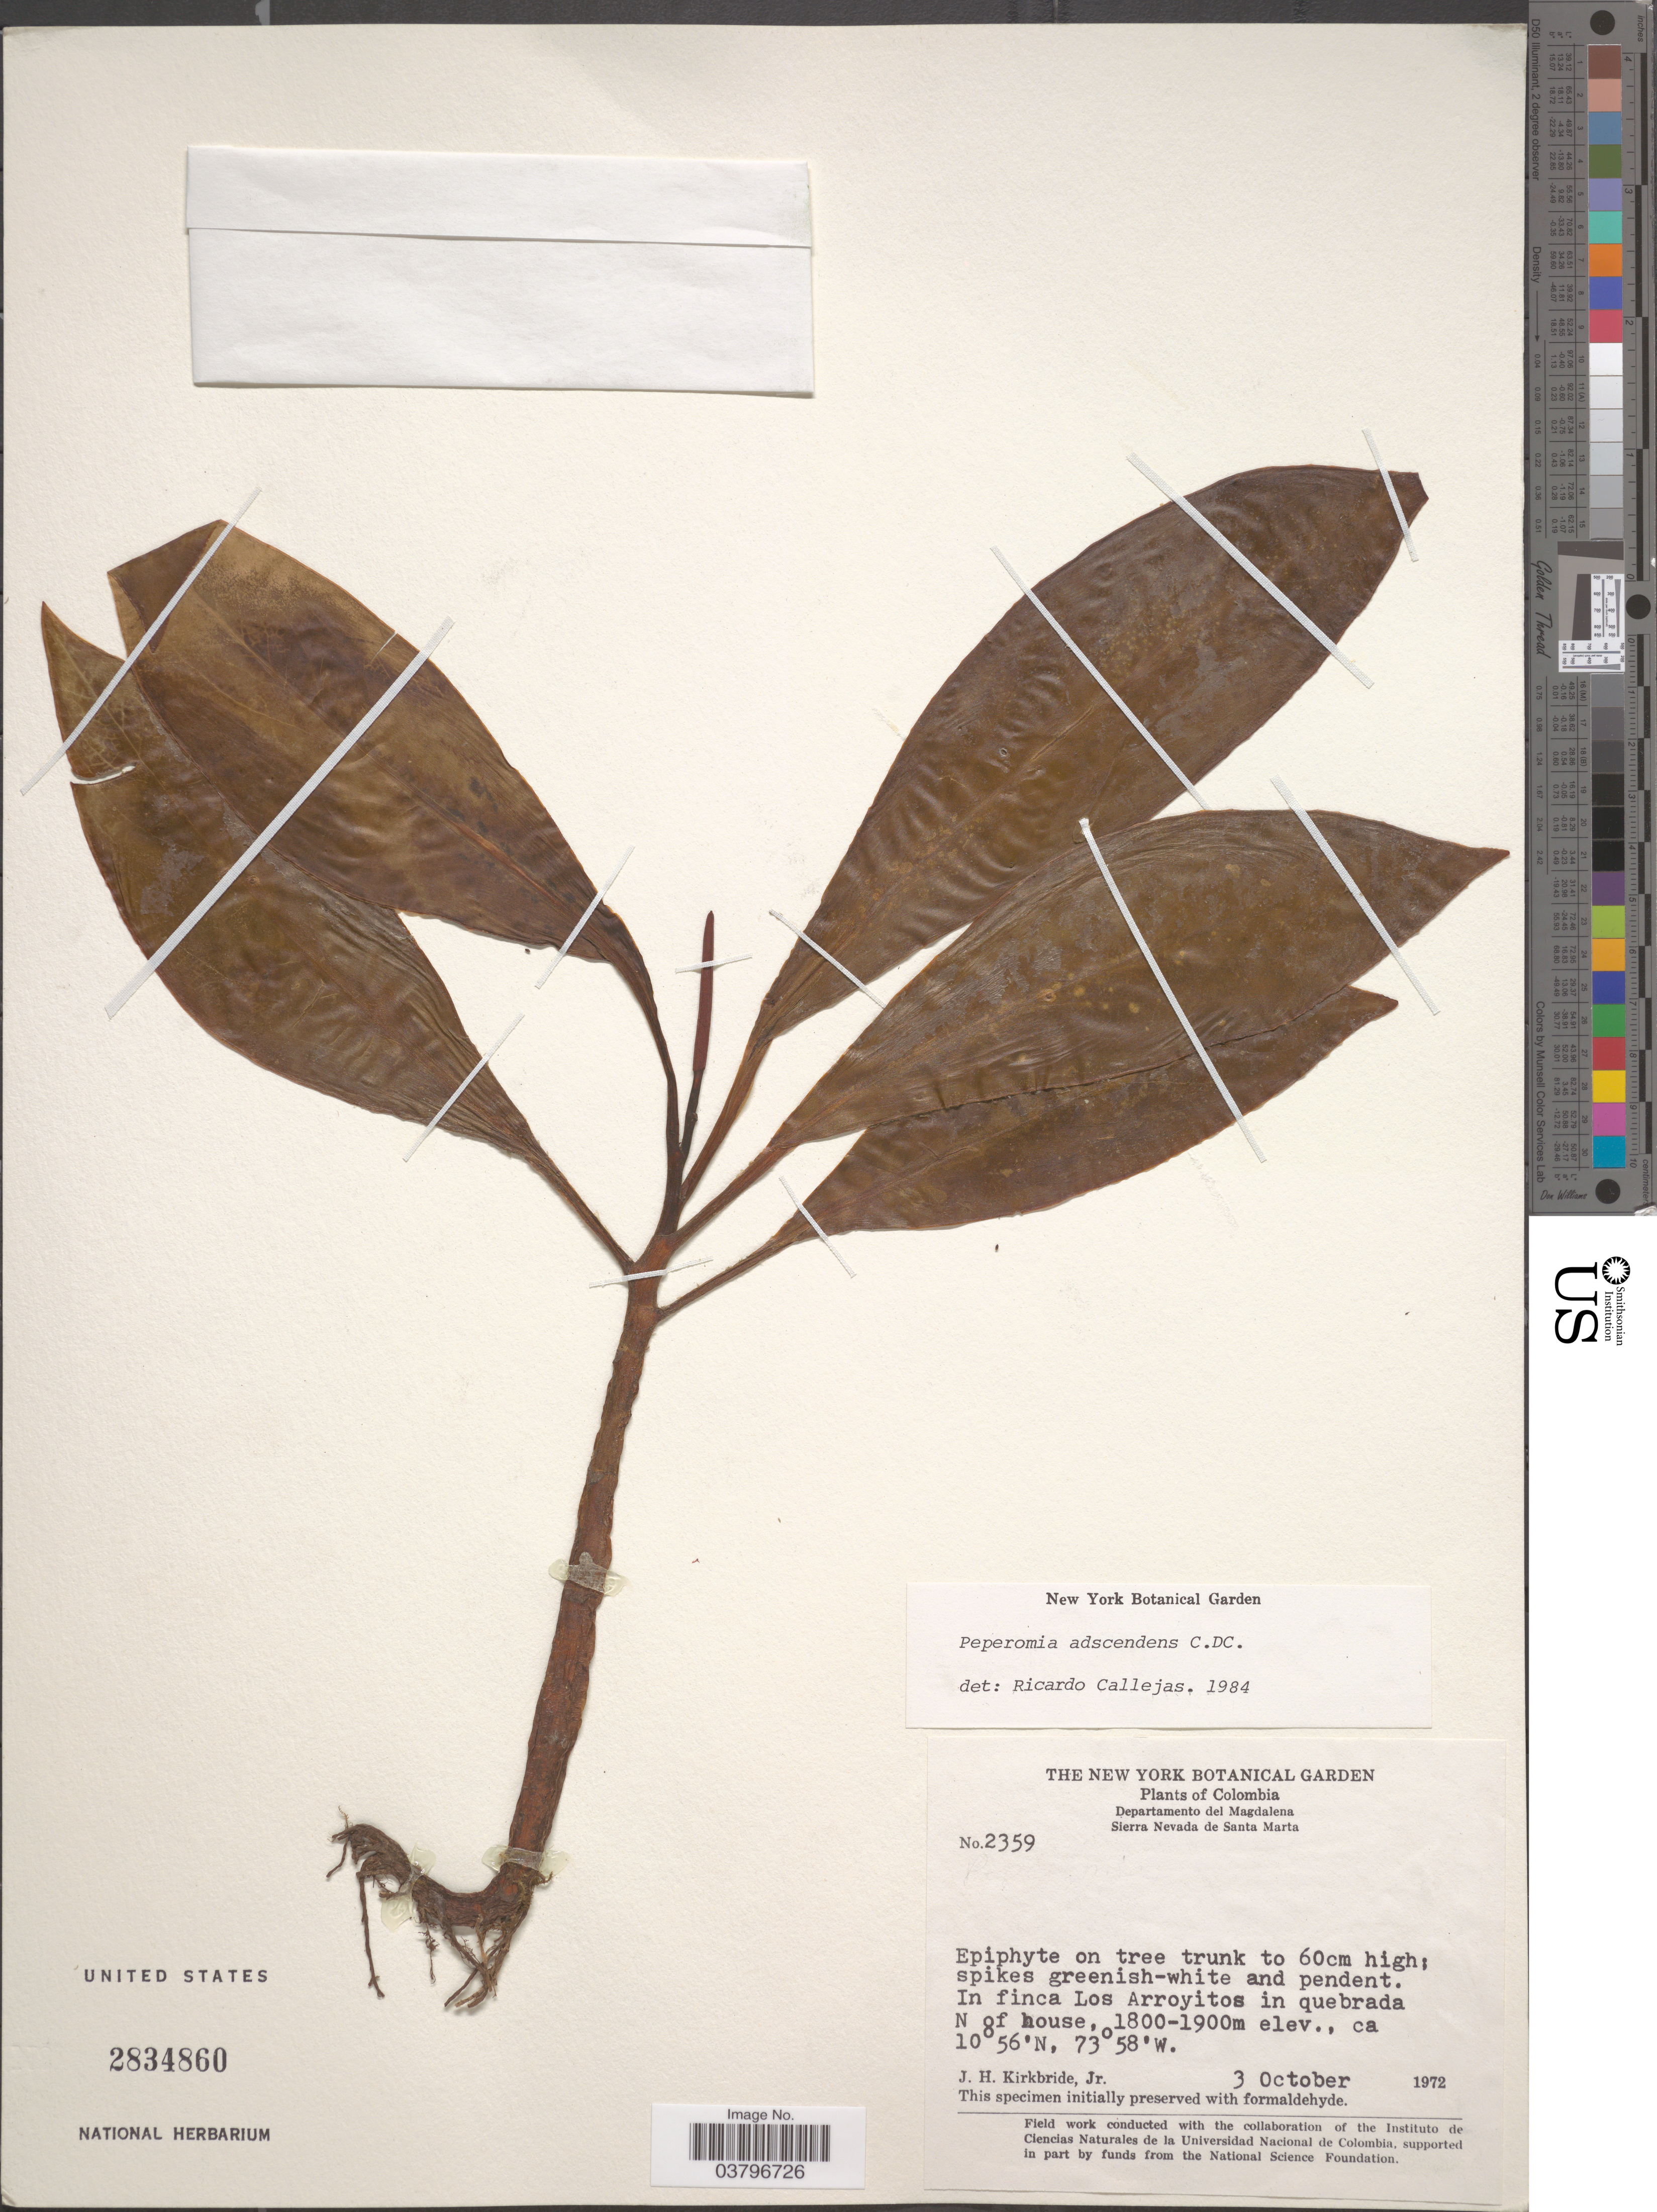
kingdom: Plantae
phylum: Tracheophyta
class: Magnoliopsida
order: Piperales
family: Piperaceae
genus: Peperomia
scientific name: Peperomia adscendens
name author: C. DC.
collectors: J. H. Kirkbride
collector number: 2359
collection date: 1972-10-03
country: Colombia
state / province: Magdalena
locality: Departamento del Magdalena. Sierra Nevada de Santa Marta. In finca Los Arroyitos in quebrada N of house.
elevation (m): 1800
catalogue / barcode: US 2834860